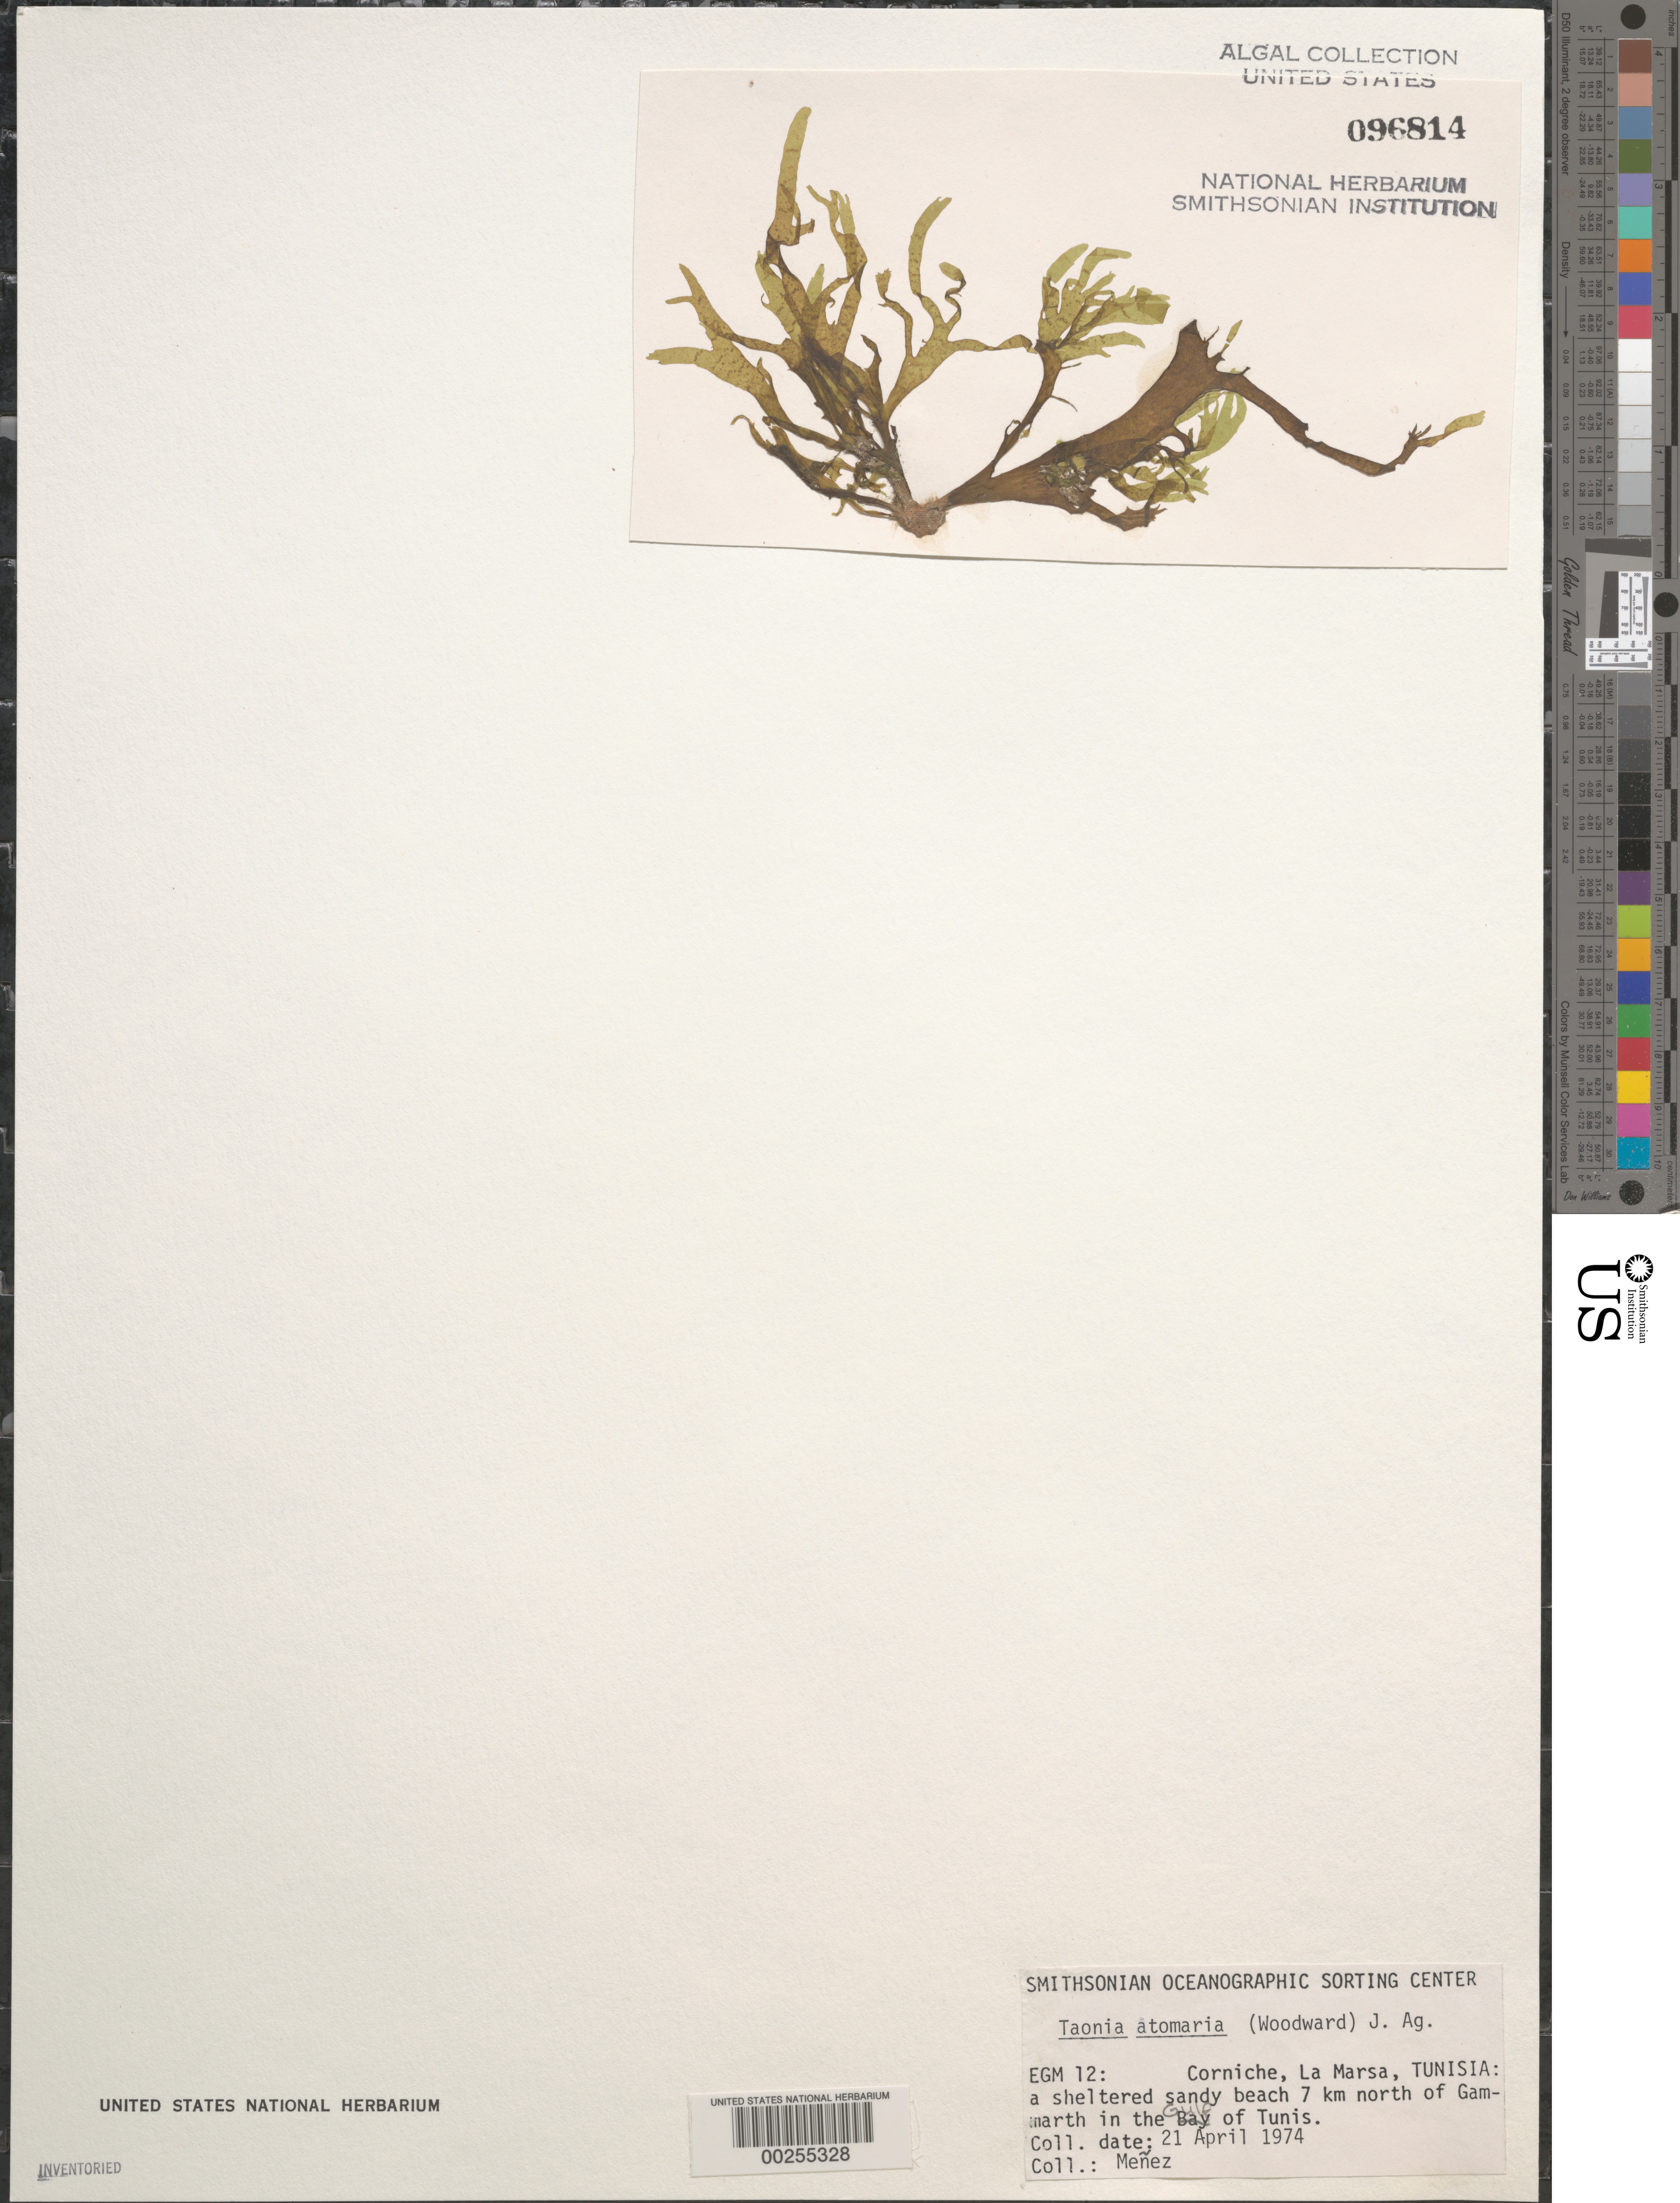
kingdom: Chromista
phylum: Ochrophyta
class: Phaeophyceae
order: Dictyotales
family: Dictyotaceae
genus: Taonia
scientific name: Taonia atomaria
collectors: Meñez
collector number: EGM 12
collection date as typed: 21 Apr 1974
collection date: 1974-04-21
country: Tunisia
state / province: Tunis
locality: Corniche, la marsa, seven km north of gammarth, gulf of tunis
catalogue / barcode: US 96814